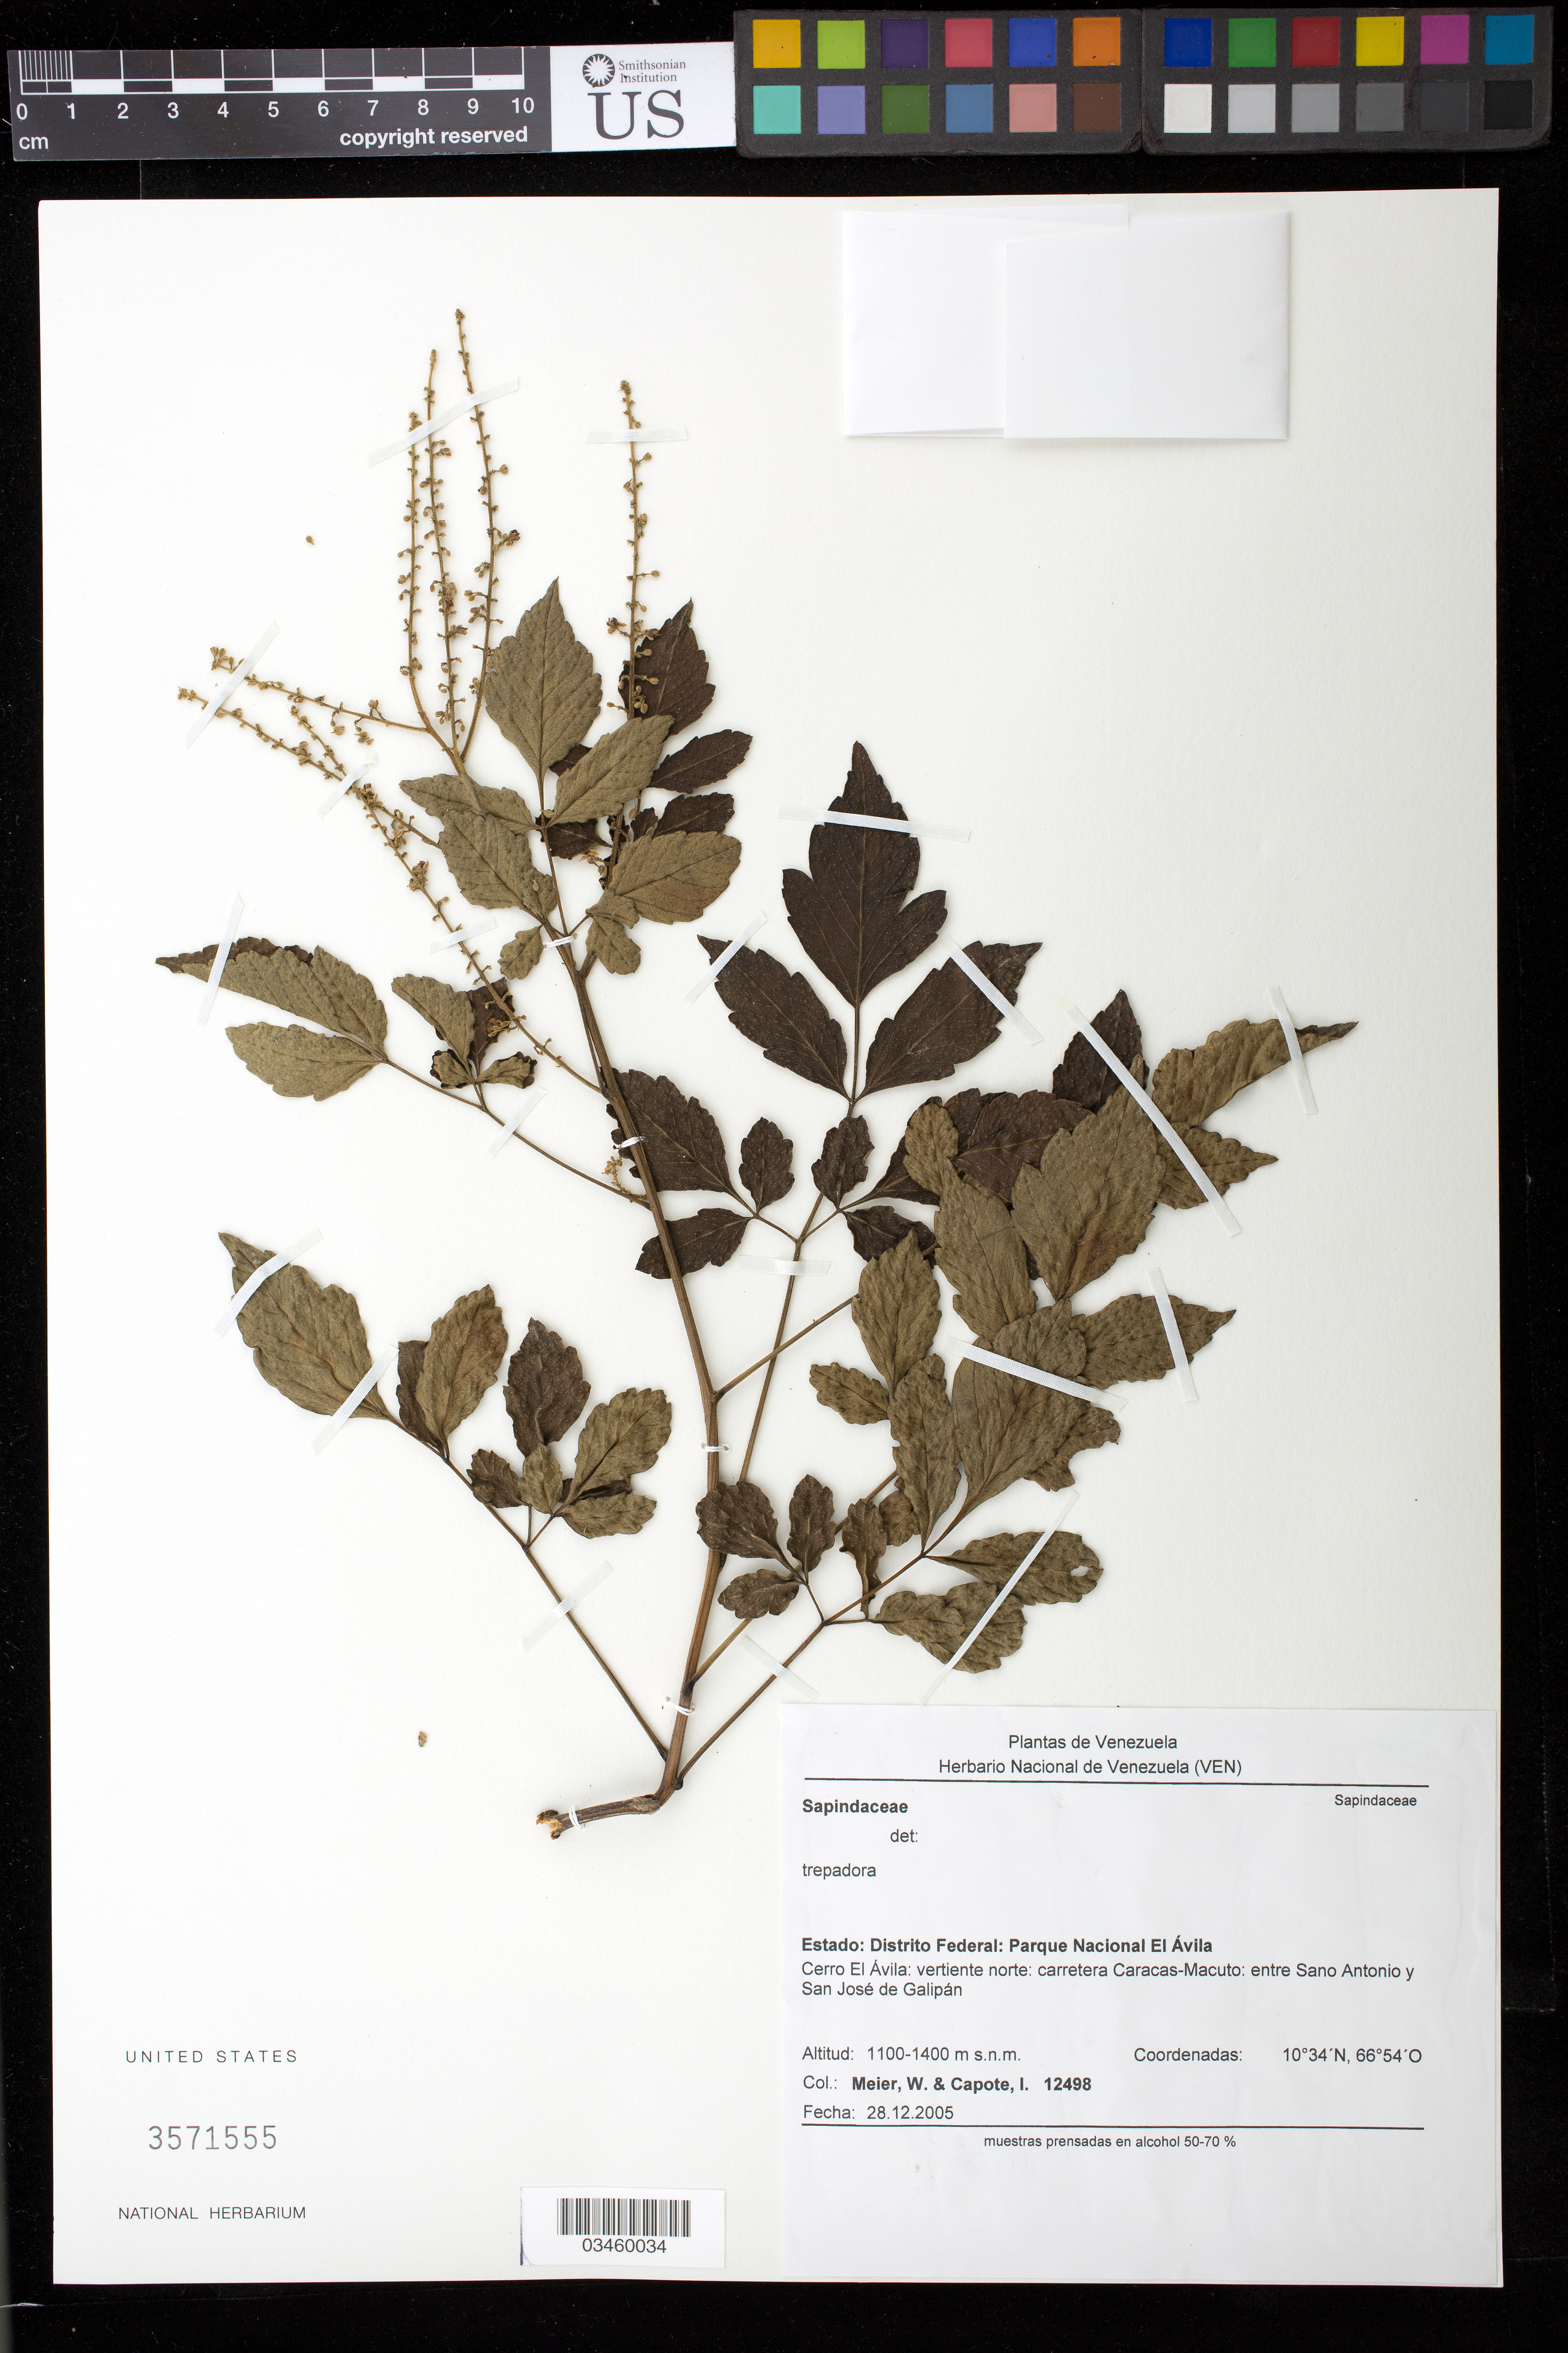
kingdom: Plantae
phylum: Tracheophyta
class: Magnoliopsida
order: Sapindales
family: Sapindaceae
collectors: W. Meier & I. Capote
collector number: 12498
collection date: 2005-12-28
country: Venezuela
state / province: Miranda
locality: Estado: Distrito Federal: Parque Nacional El Avila. Cerro El Avila: vertiente norte: Loma de Caballo: a lo largo del sendero San Antonio de Galipan hacia la estacion del teleferico Loma de Caballo.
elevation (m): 1300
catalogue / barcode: US 3571555